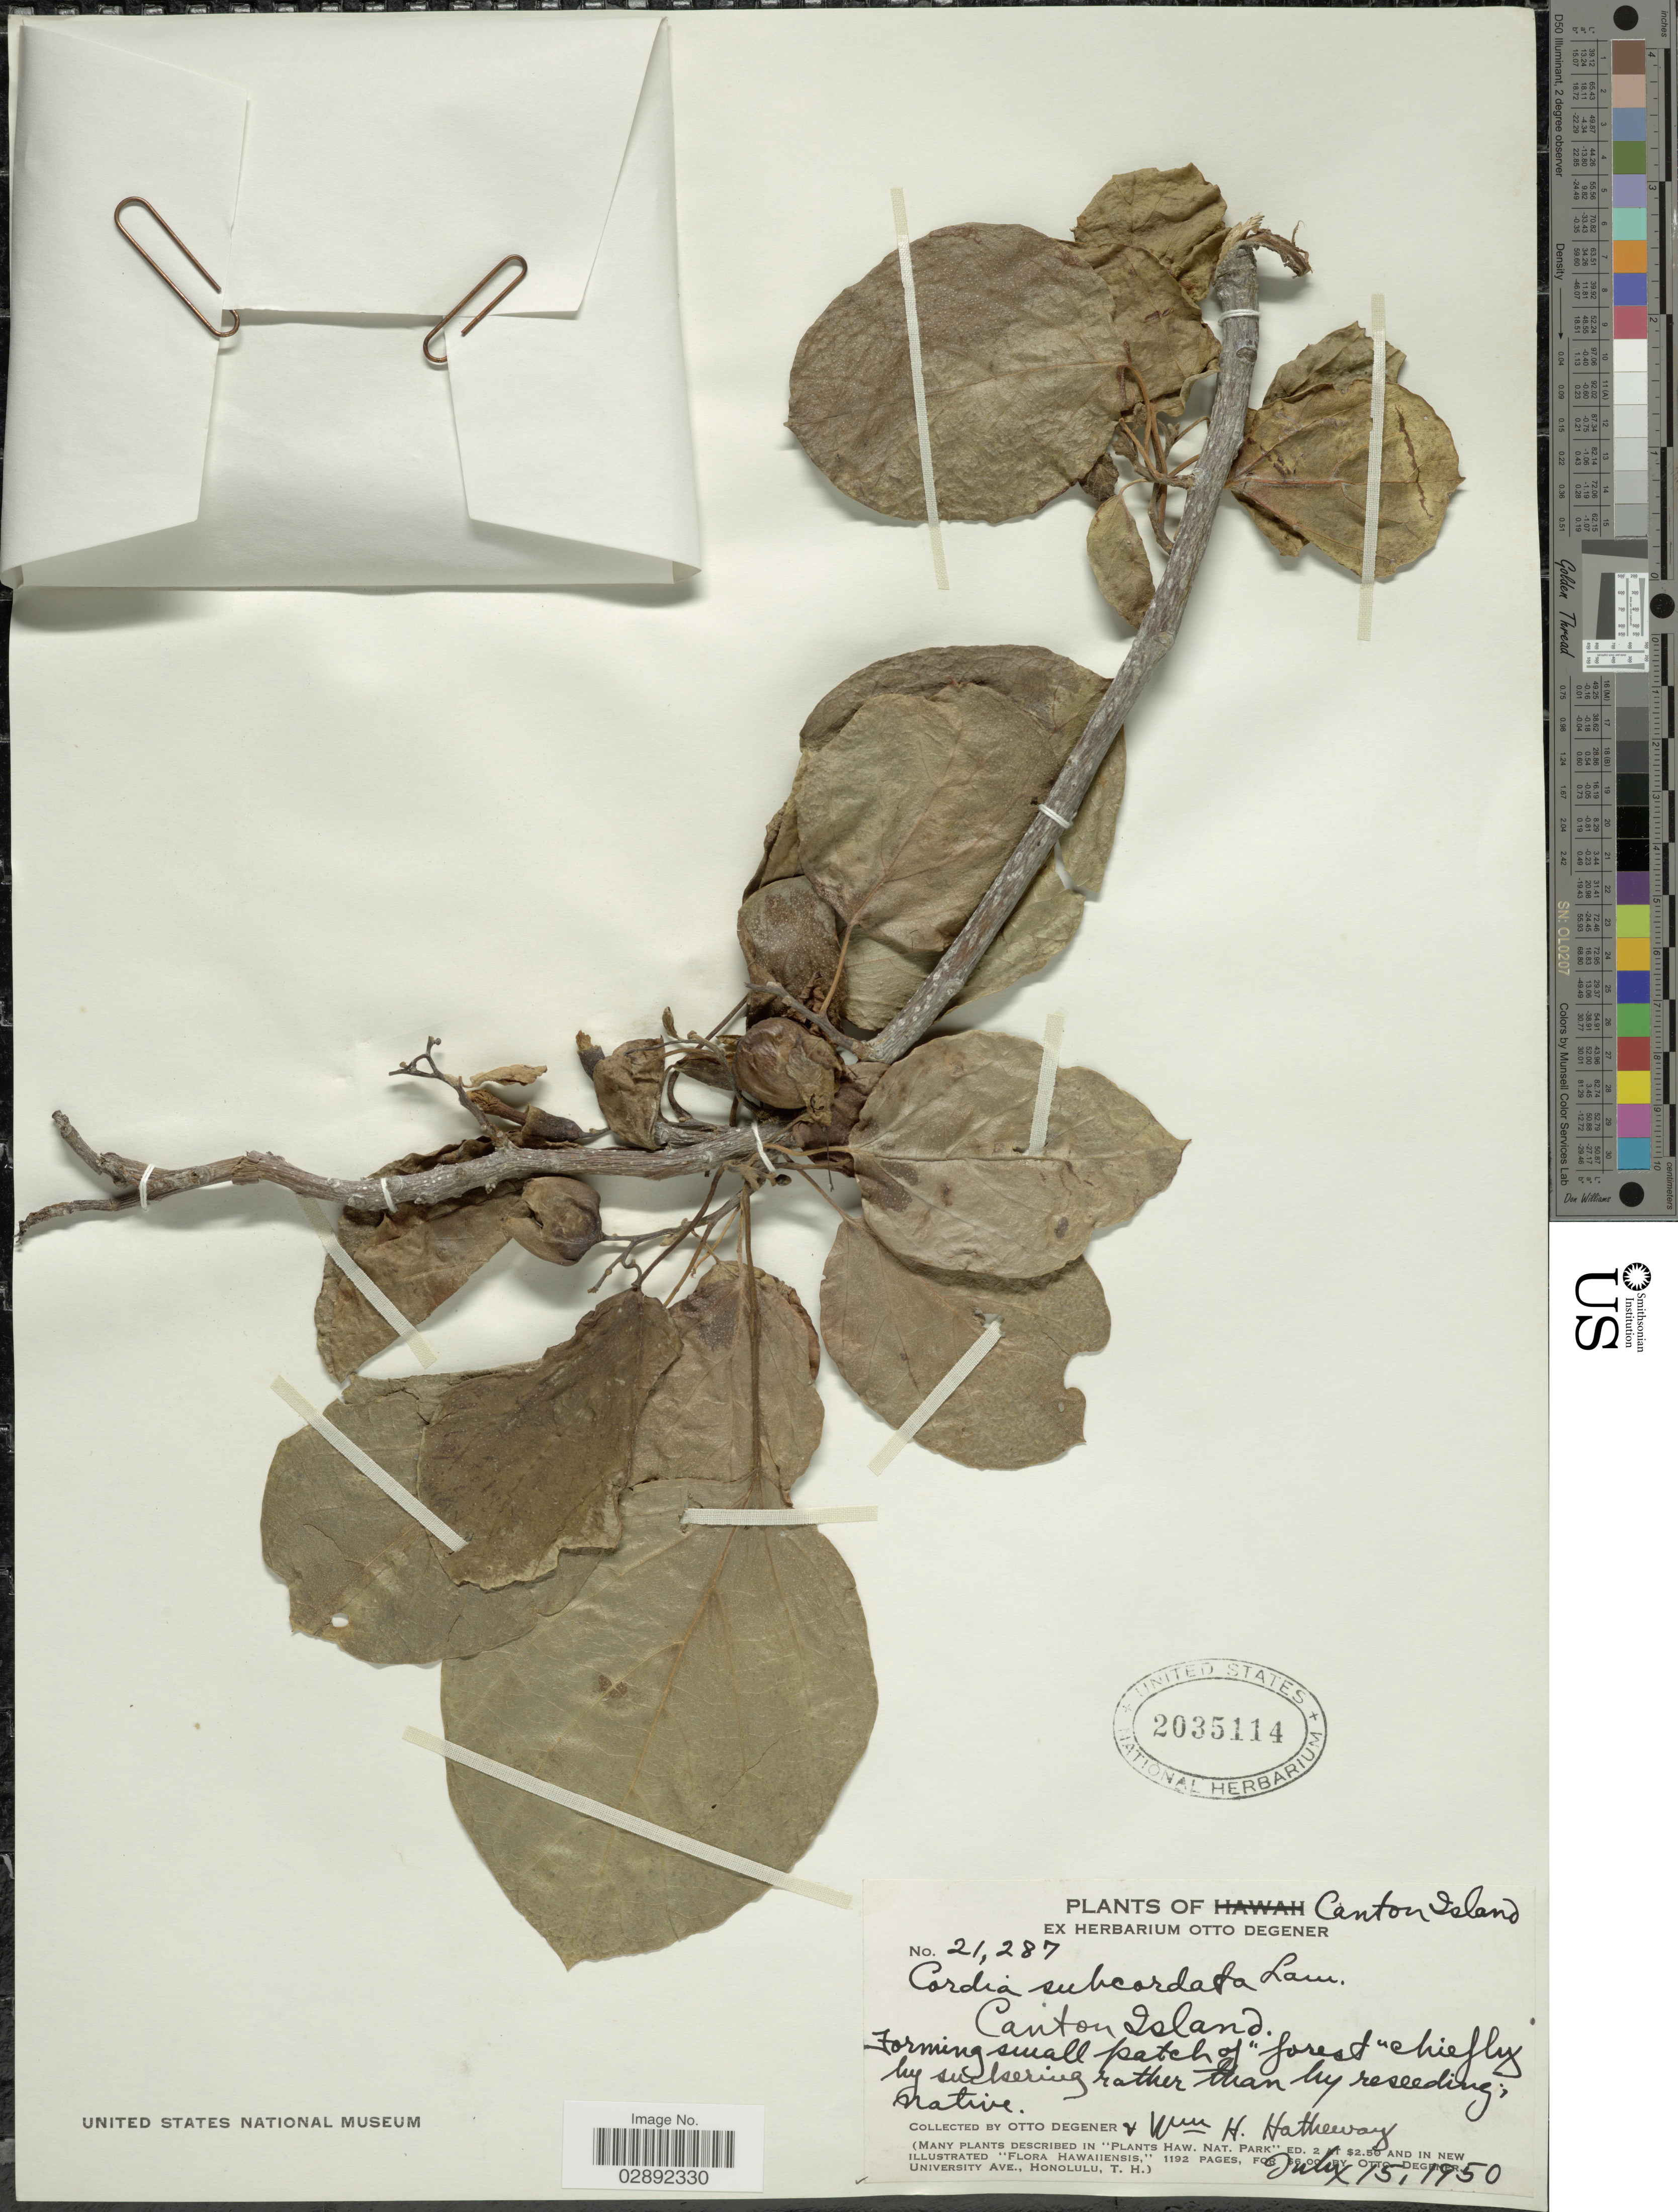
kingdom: Plantae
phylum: Tracheophyta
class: Magnoliopsida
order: Boraginales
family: Cordiaceae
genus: Cordia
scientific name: Cordia subcordata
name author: Lam.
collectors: O. Degener & W. H. Hatheway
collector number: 21287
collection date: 1950-07-15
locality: Canton Island.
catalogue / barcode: US 2035114